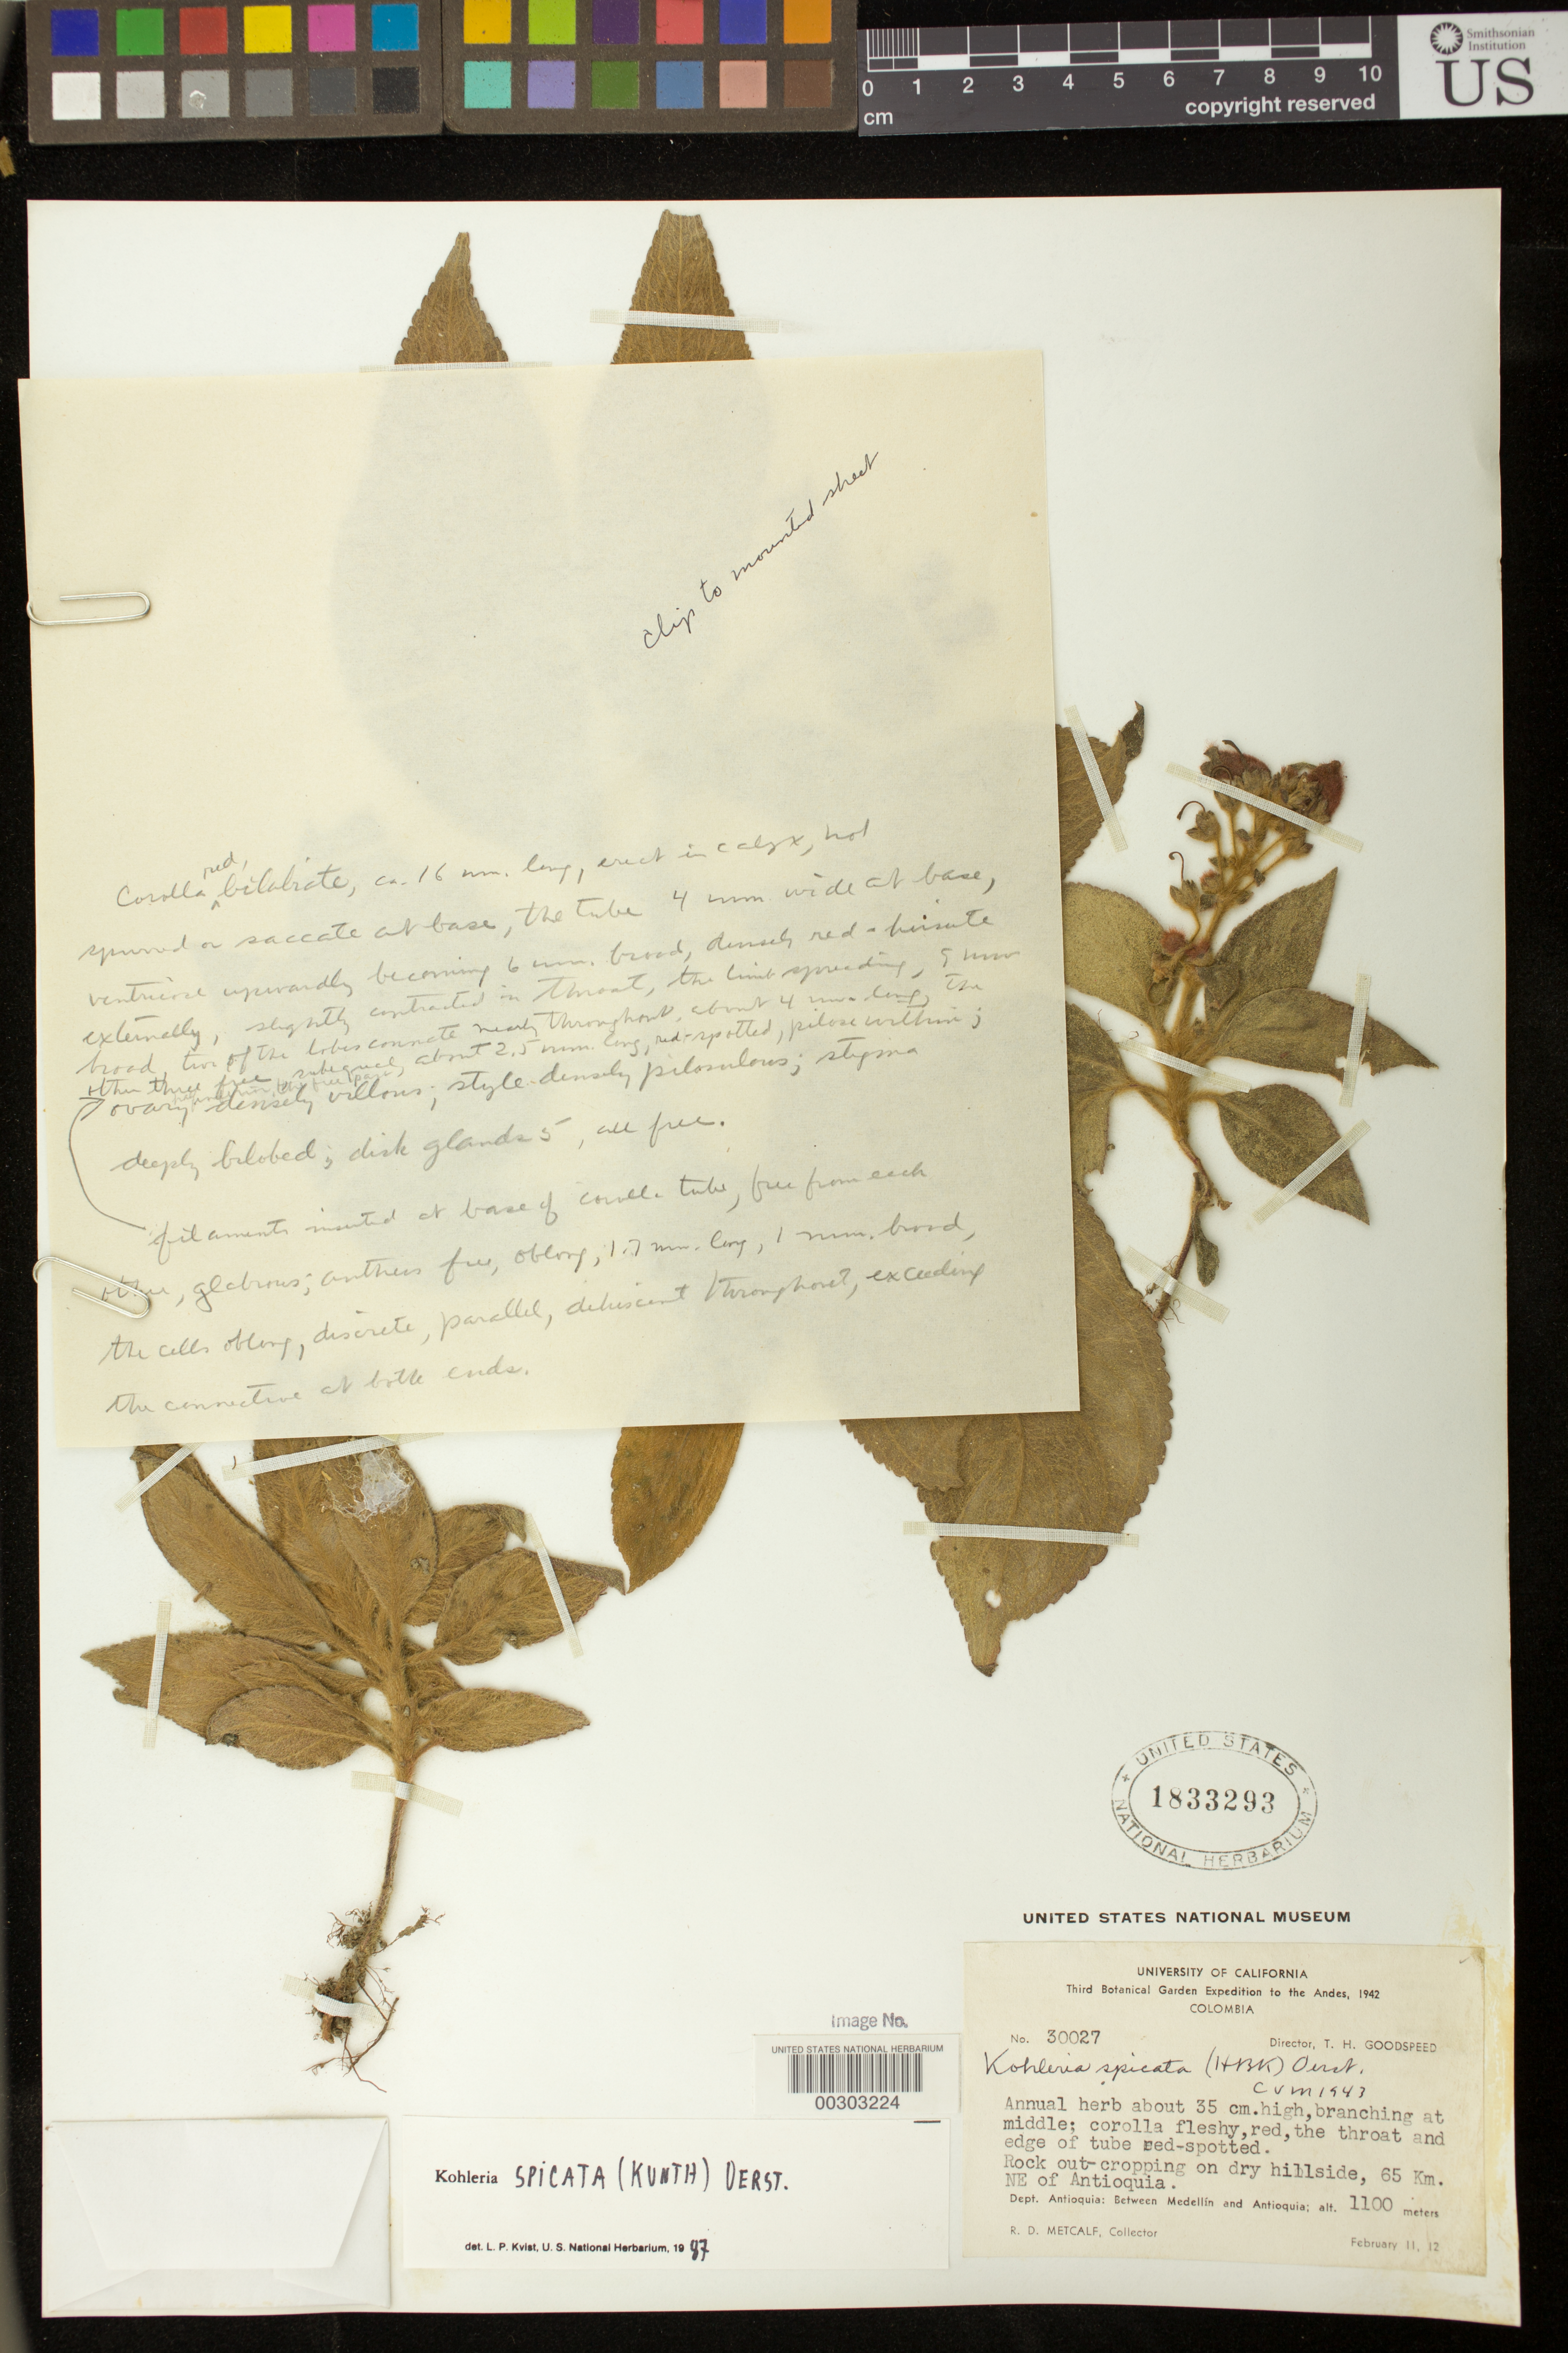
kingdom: Plantae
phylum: Tracheophyta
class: Magnoliopsida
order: Lamiales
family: Gesneriaceae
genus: Kohleria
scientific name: Kohleria spicata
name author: (Kunth) Oerst.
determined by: Skog, Laurence E.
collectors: R. D. Metcalf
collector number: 30027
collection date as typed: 11-12 Feb 1942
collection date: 1942-02-11/1942-02-12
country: Colombia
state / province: Antioquia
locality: Between Medellín and Antioquia, 65 km NE of Antioquia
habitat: Rock out-cropping on dry hillside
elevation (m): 1100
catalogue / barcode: US 1833293